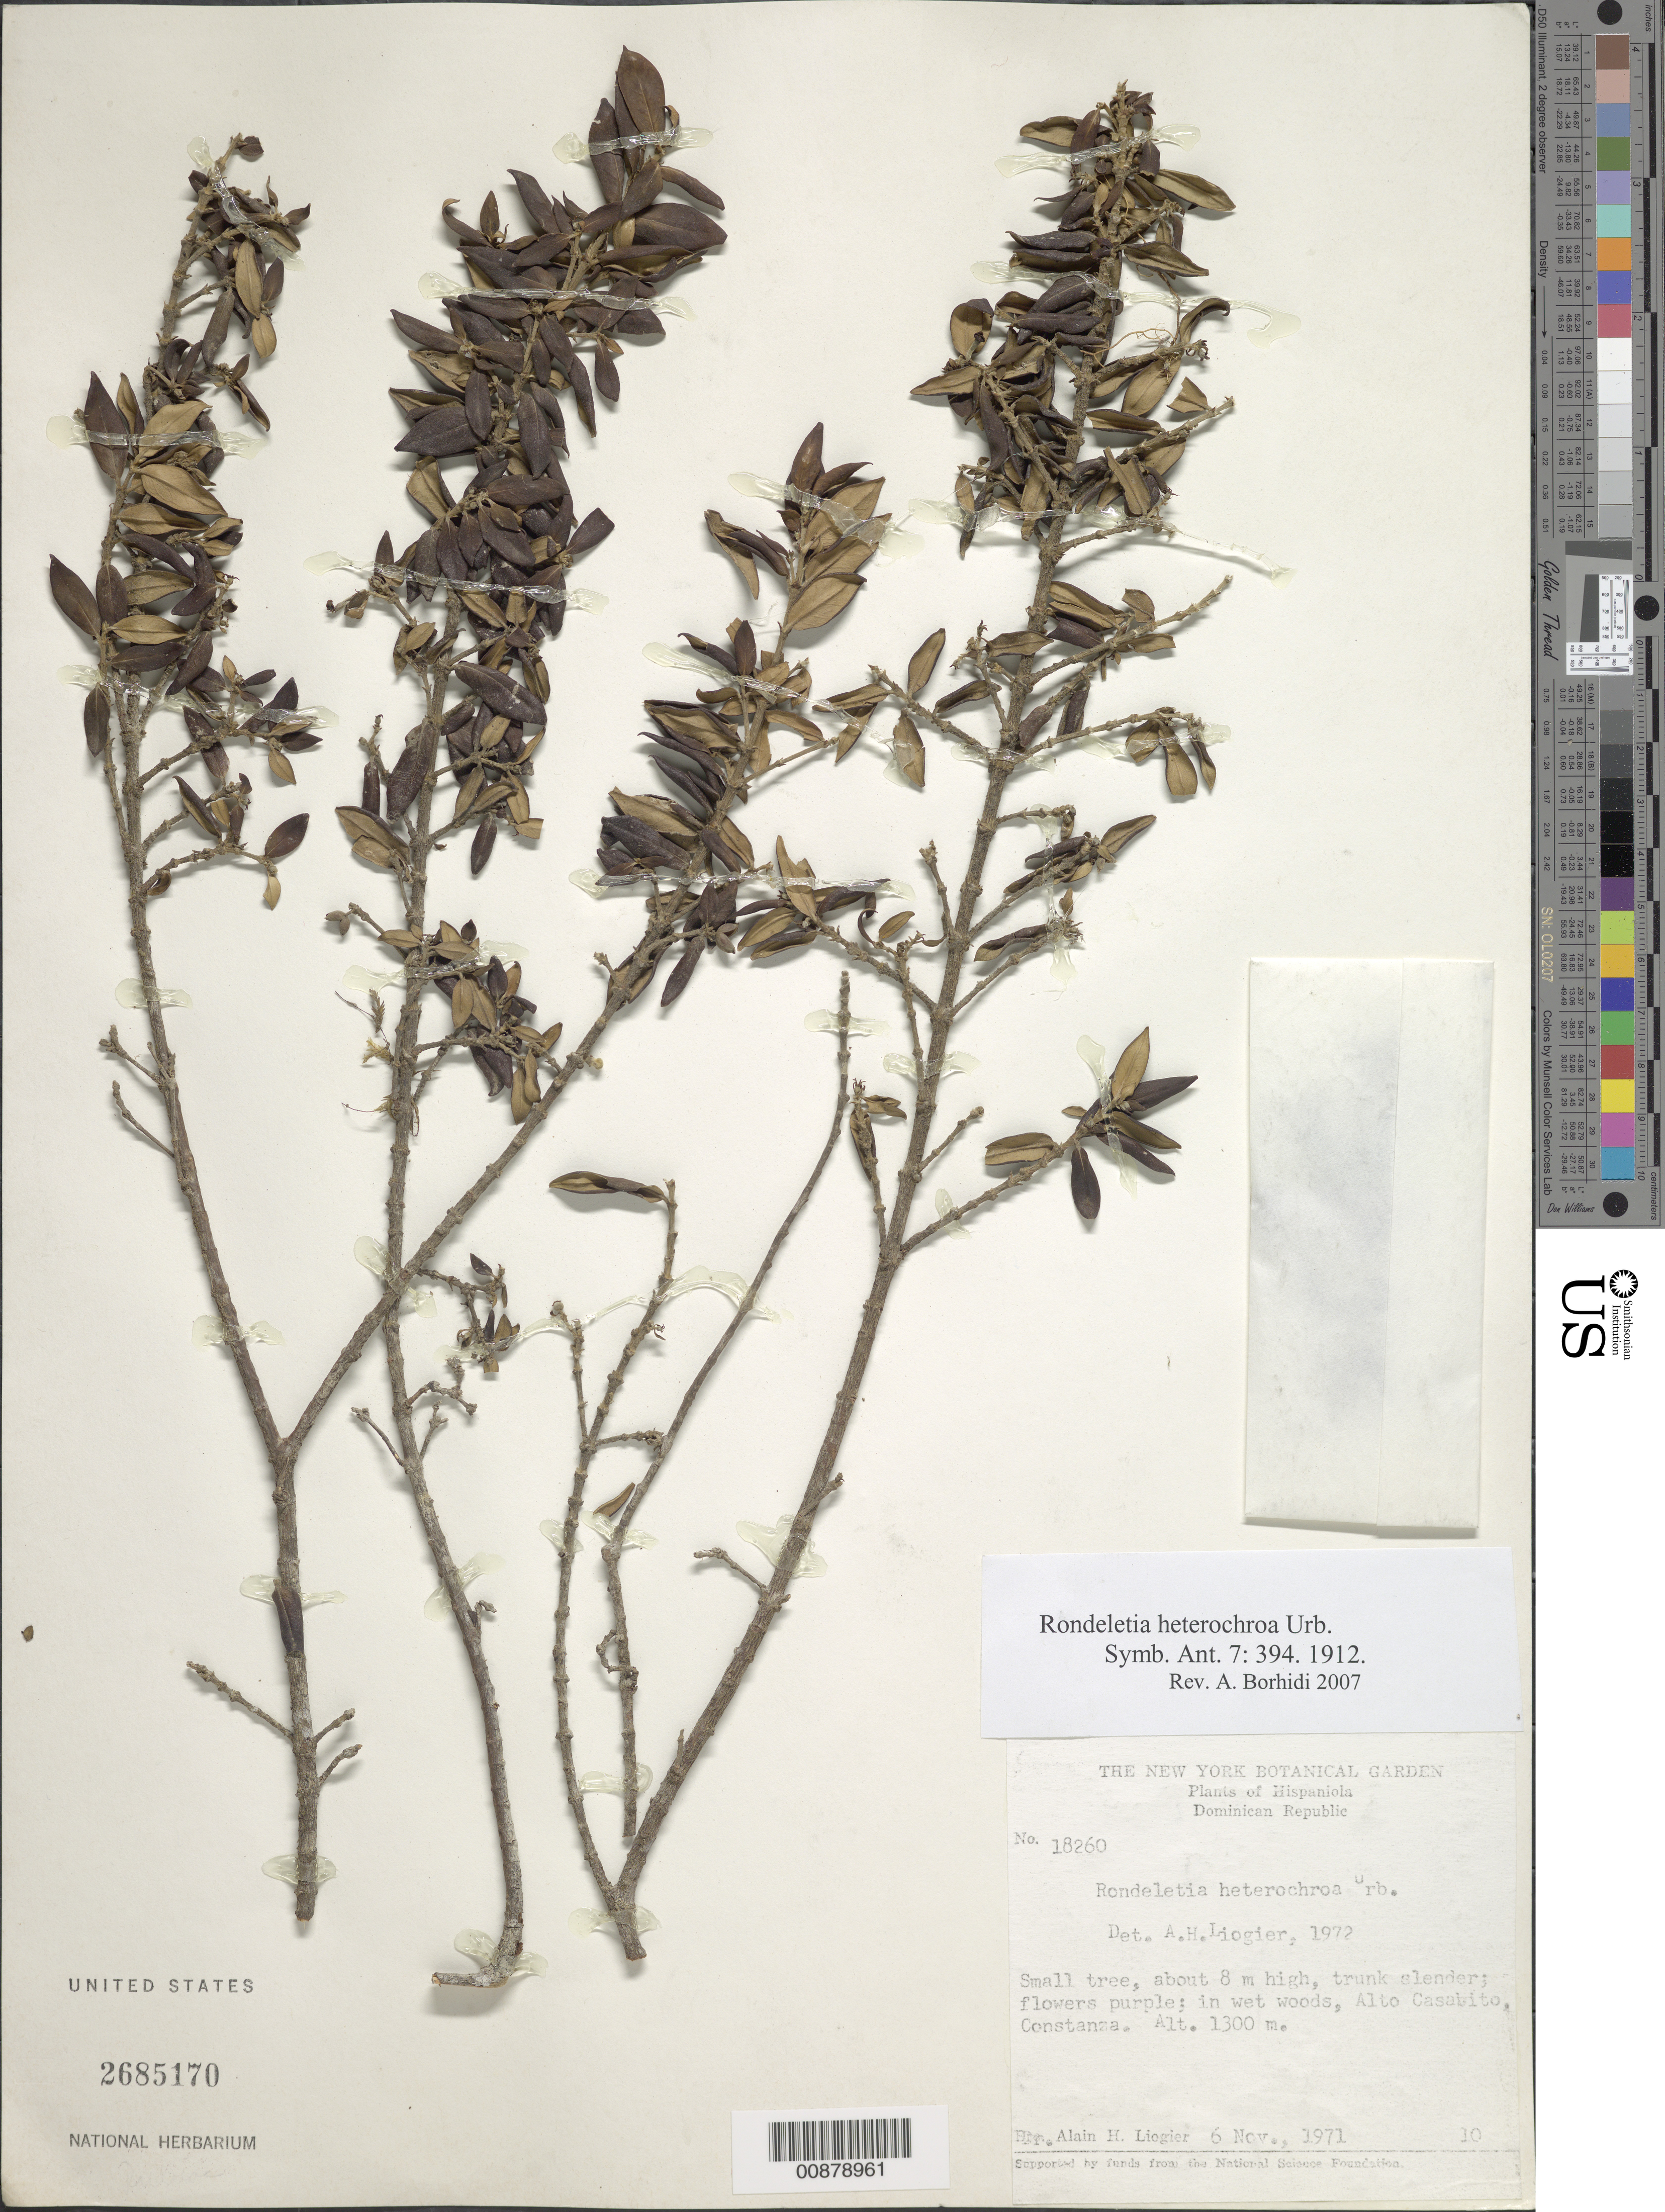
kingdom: Plantae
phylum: Tracheophyta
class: Magnoliopsida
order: Gentianales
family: Rubiaceae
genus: Rondeletia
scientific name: Rondeletia heterochroa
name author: Urb.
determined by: Borhidi, Attila L.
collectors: A. H. Liogier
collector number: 18260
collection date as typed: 06 Nov 1971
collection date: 1971-11-06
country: Dominican Republic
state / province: La Vega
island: Hispaniola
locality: Alto Casabito, Constanza.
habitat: In wet woods.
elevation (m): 1300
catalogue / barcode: US 2685170